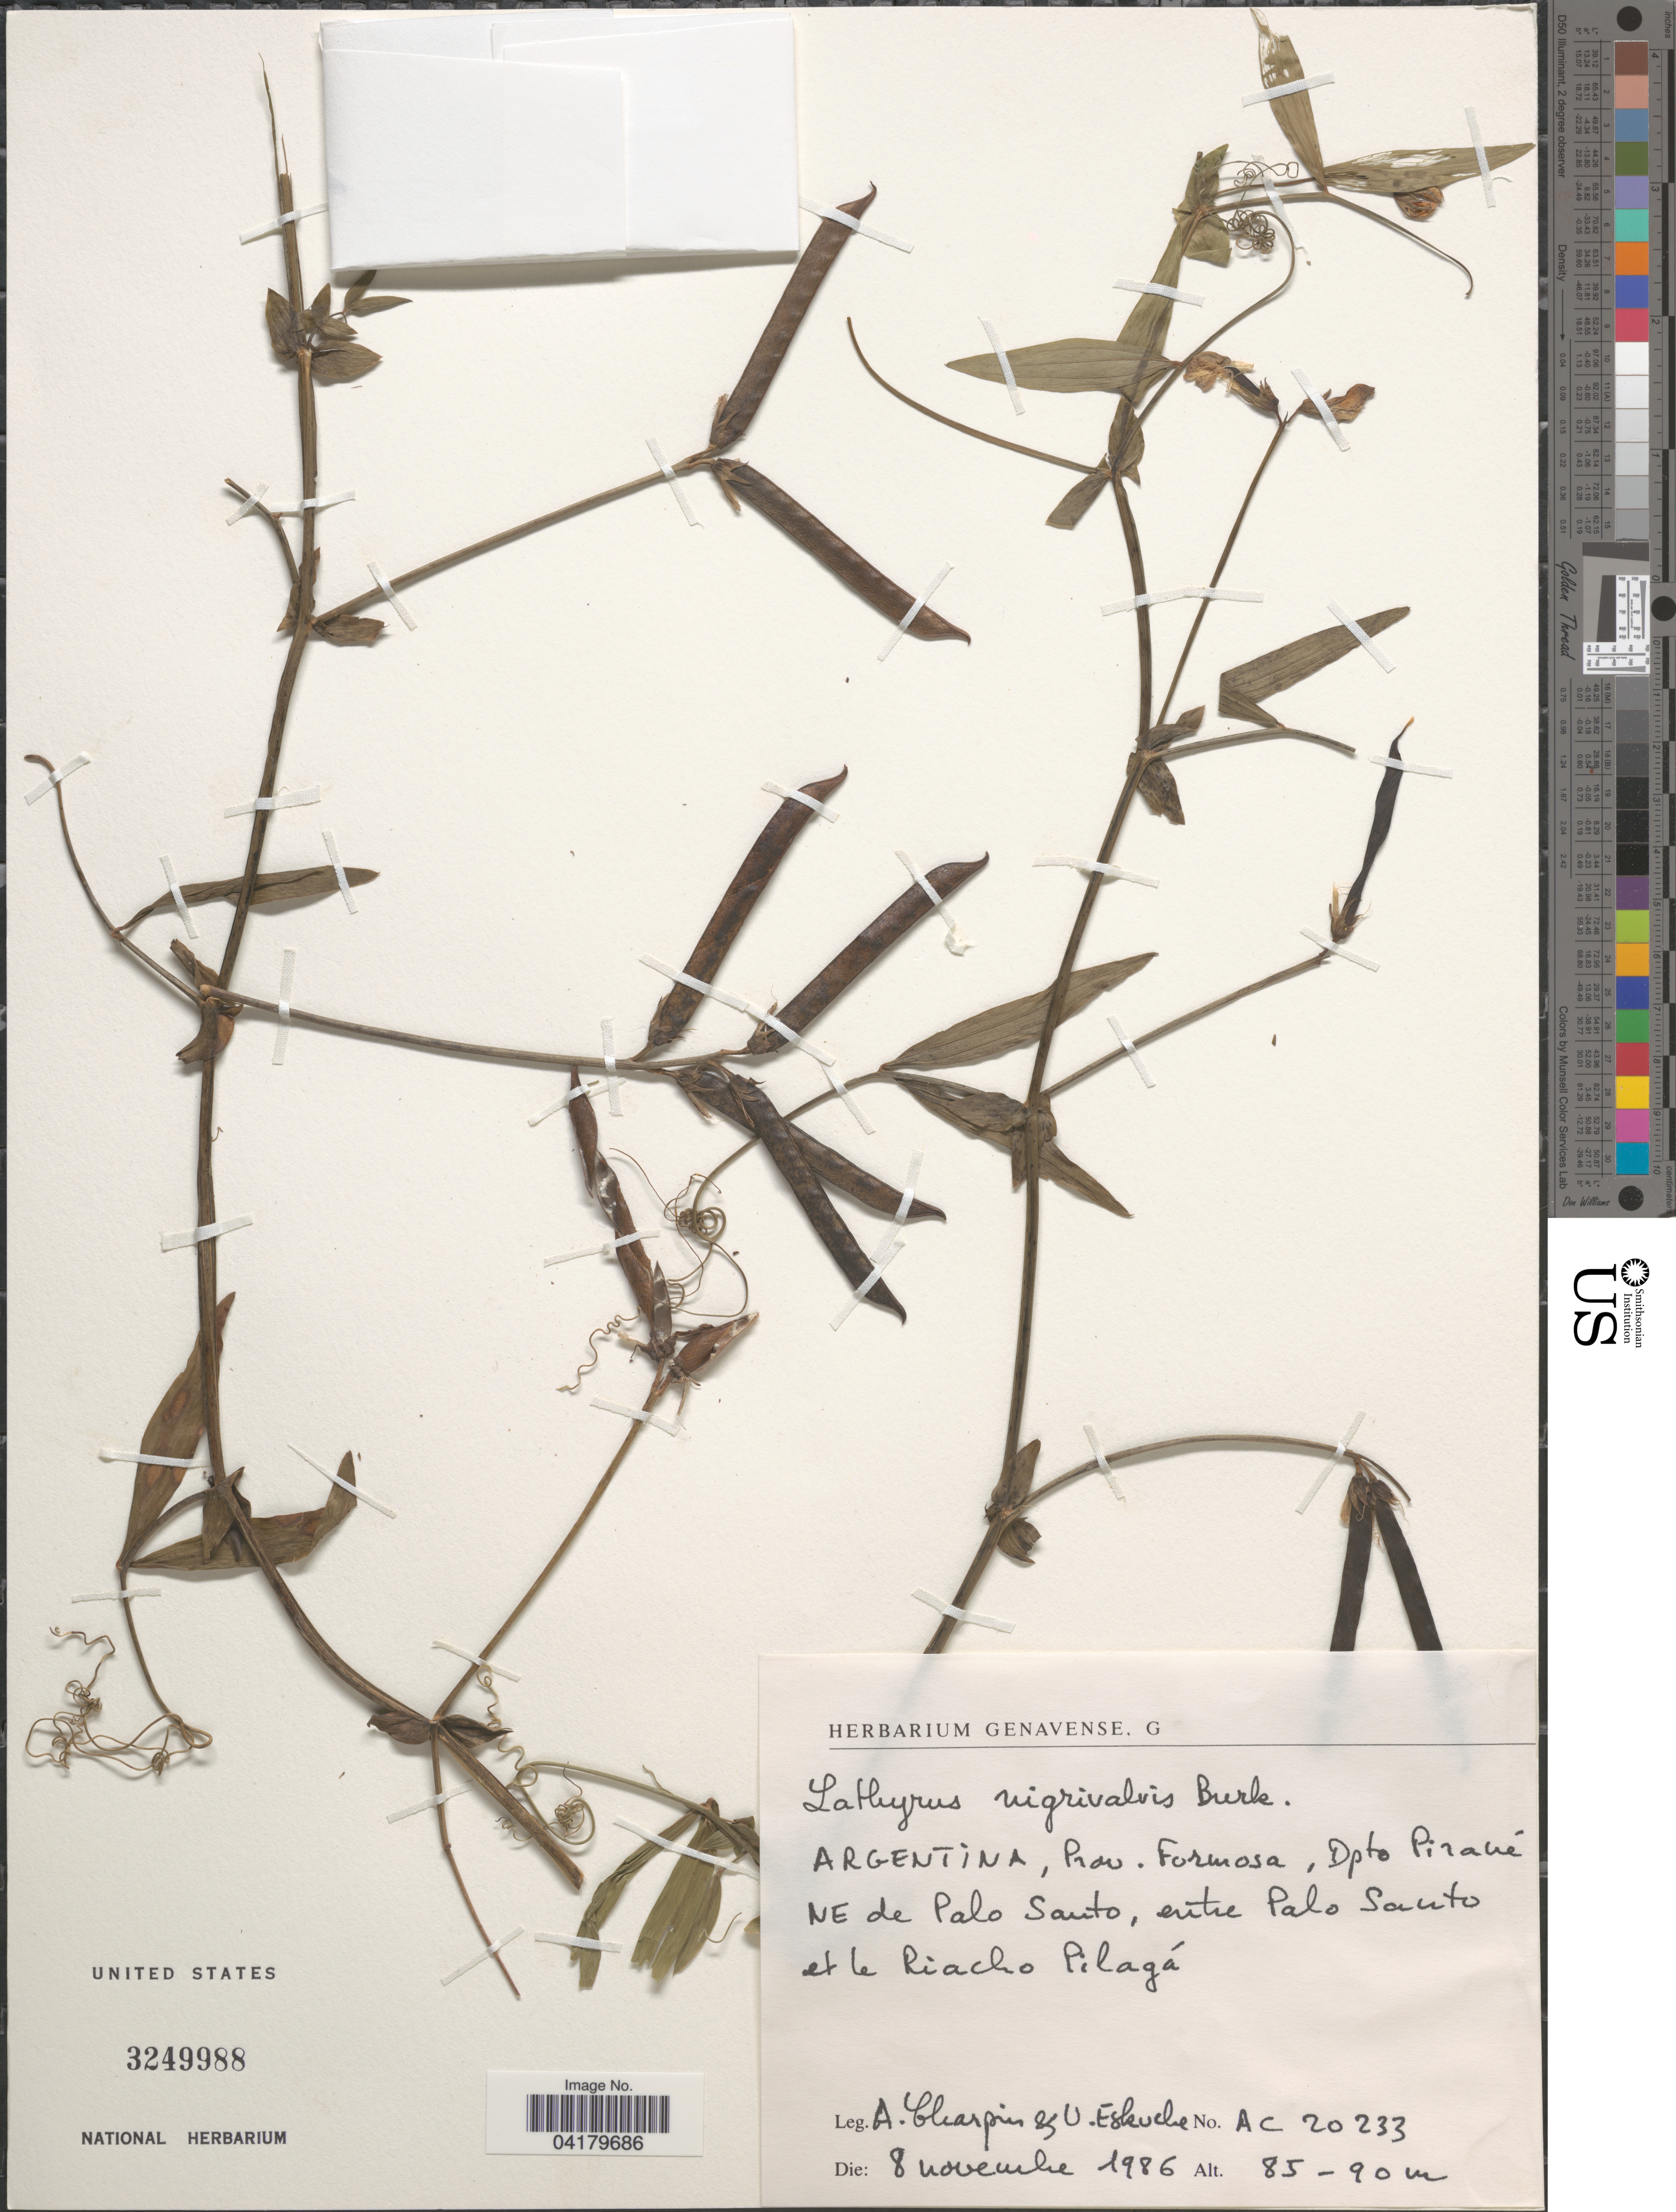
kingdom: Plantae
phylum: Tracheophyta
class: Magnoliopsida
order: Fabales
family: Fabaceae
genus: Lathyrus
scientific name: Lathyrus nigrivalvis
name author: Burkart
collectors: A. Charpin & U. Esleuche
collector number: AC20233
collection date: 1986-11-08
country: Argentina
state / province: Formosa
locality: Dpto Pirané. NE de Palo Santo, entre Palo Santo et le Roacho Pilagá.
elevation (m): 85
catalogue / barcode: US 3249988